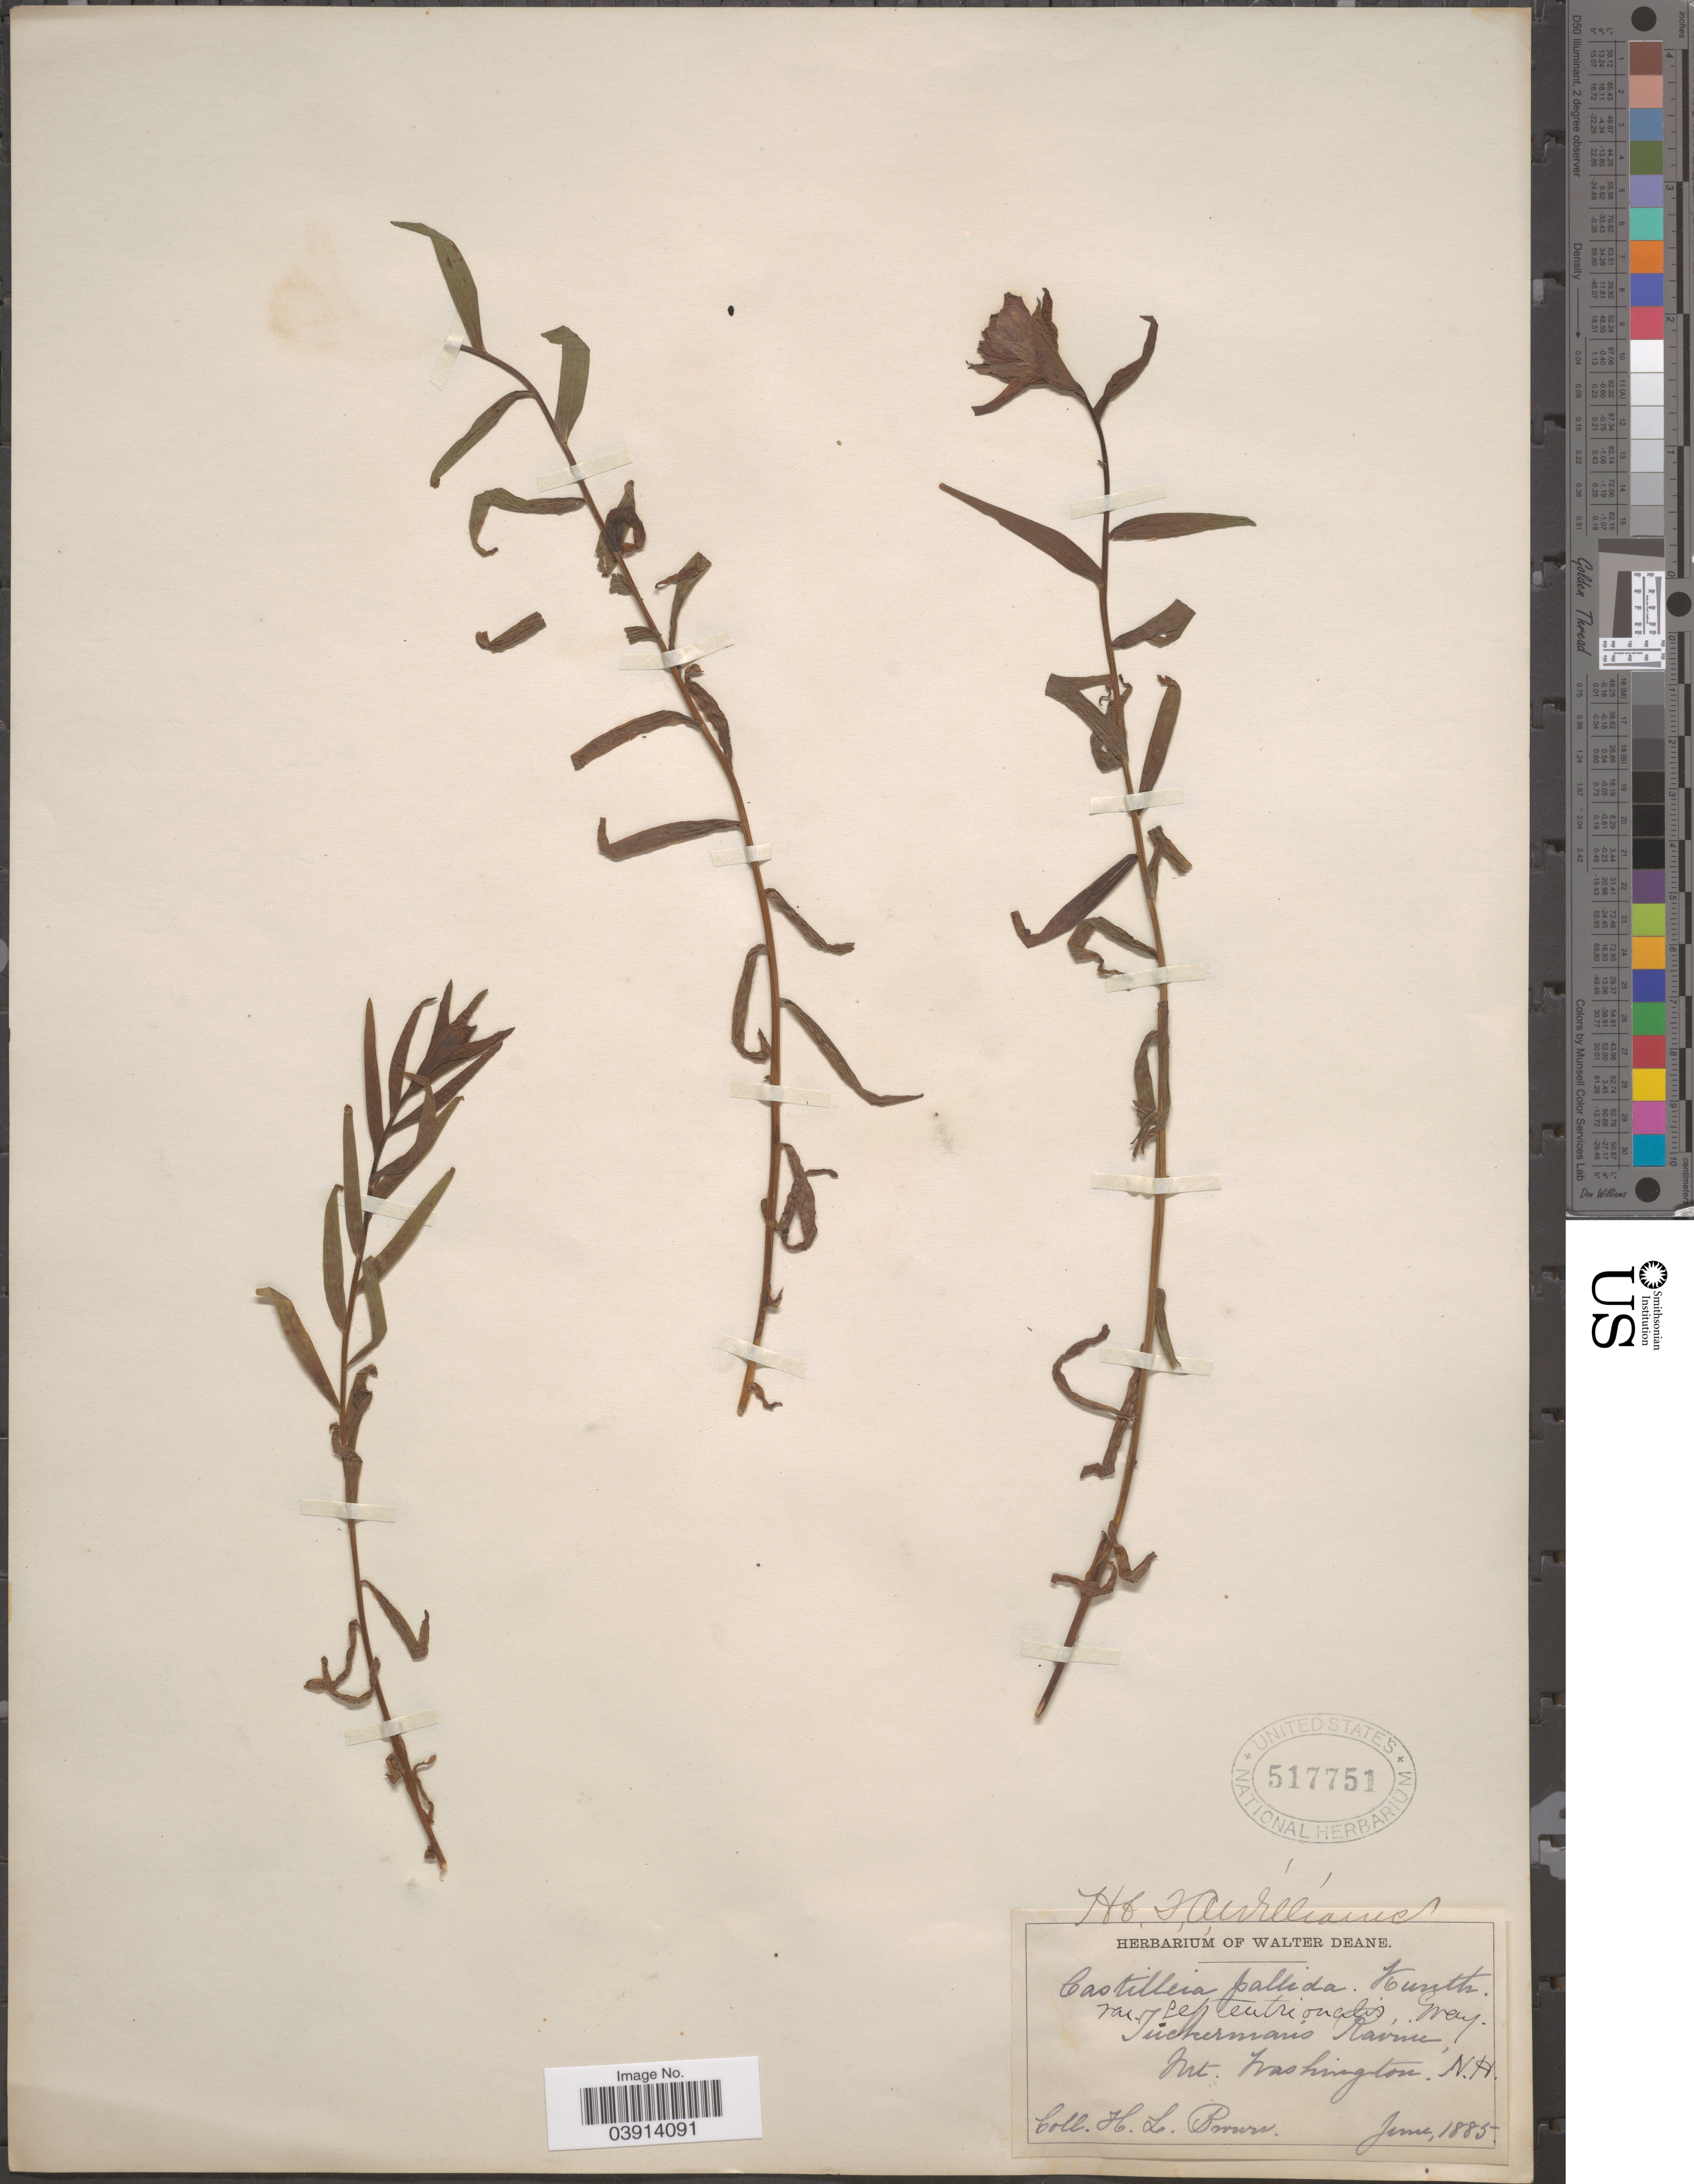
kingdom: Plantae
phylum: Tracheophyta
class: Magnoliopsida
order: Lamiales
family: Orobanchaceae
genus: Castilleja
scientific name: Castilleja septentrionalis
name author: Lindl.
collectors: H. L. Brown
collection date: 1885-06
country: United States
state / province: New Hampshire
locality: Tuckerman's Ravine, Mt. Washington.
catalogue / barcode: US 517751